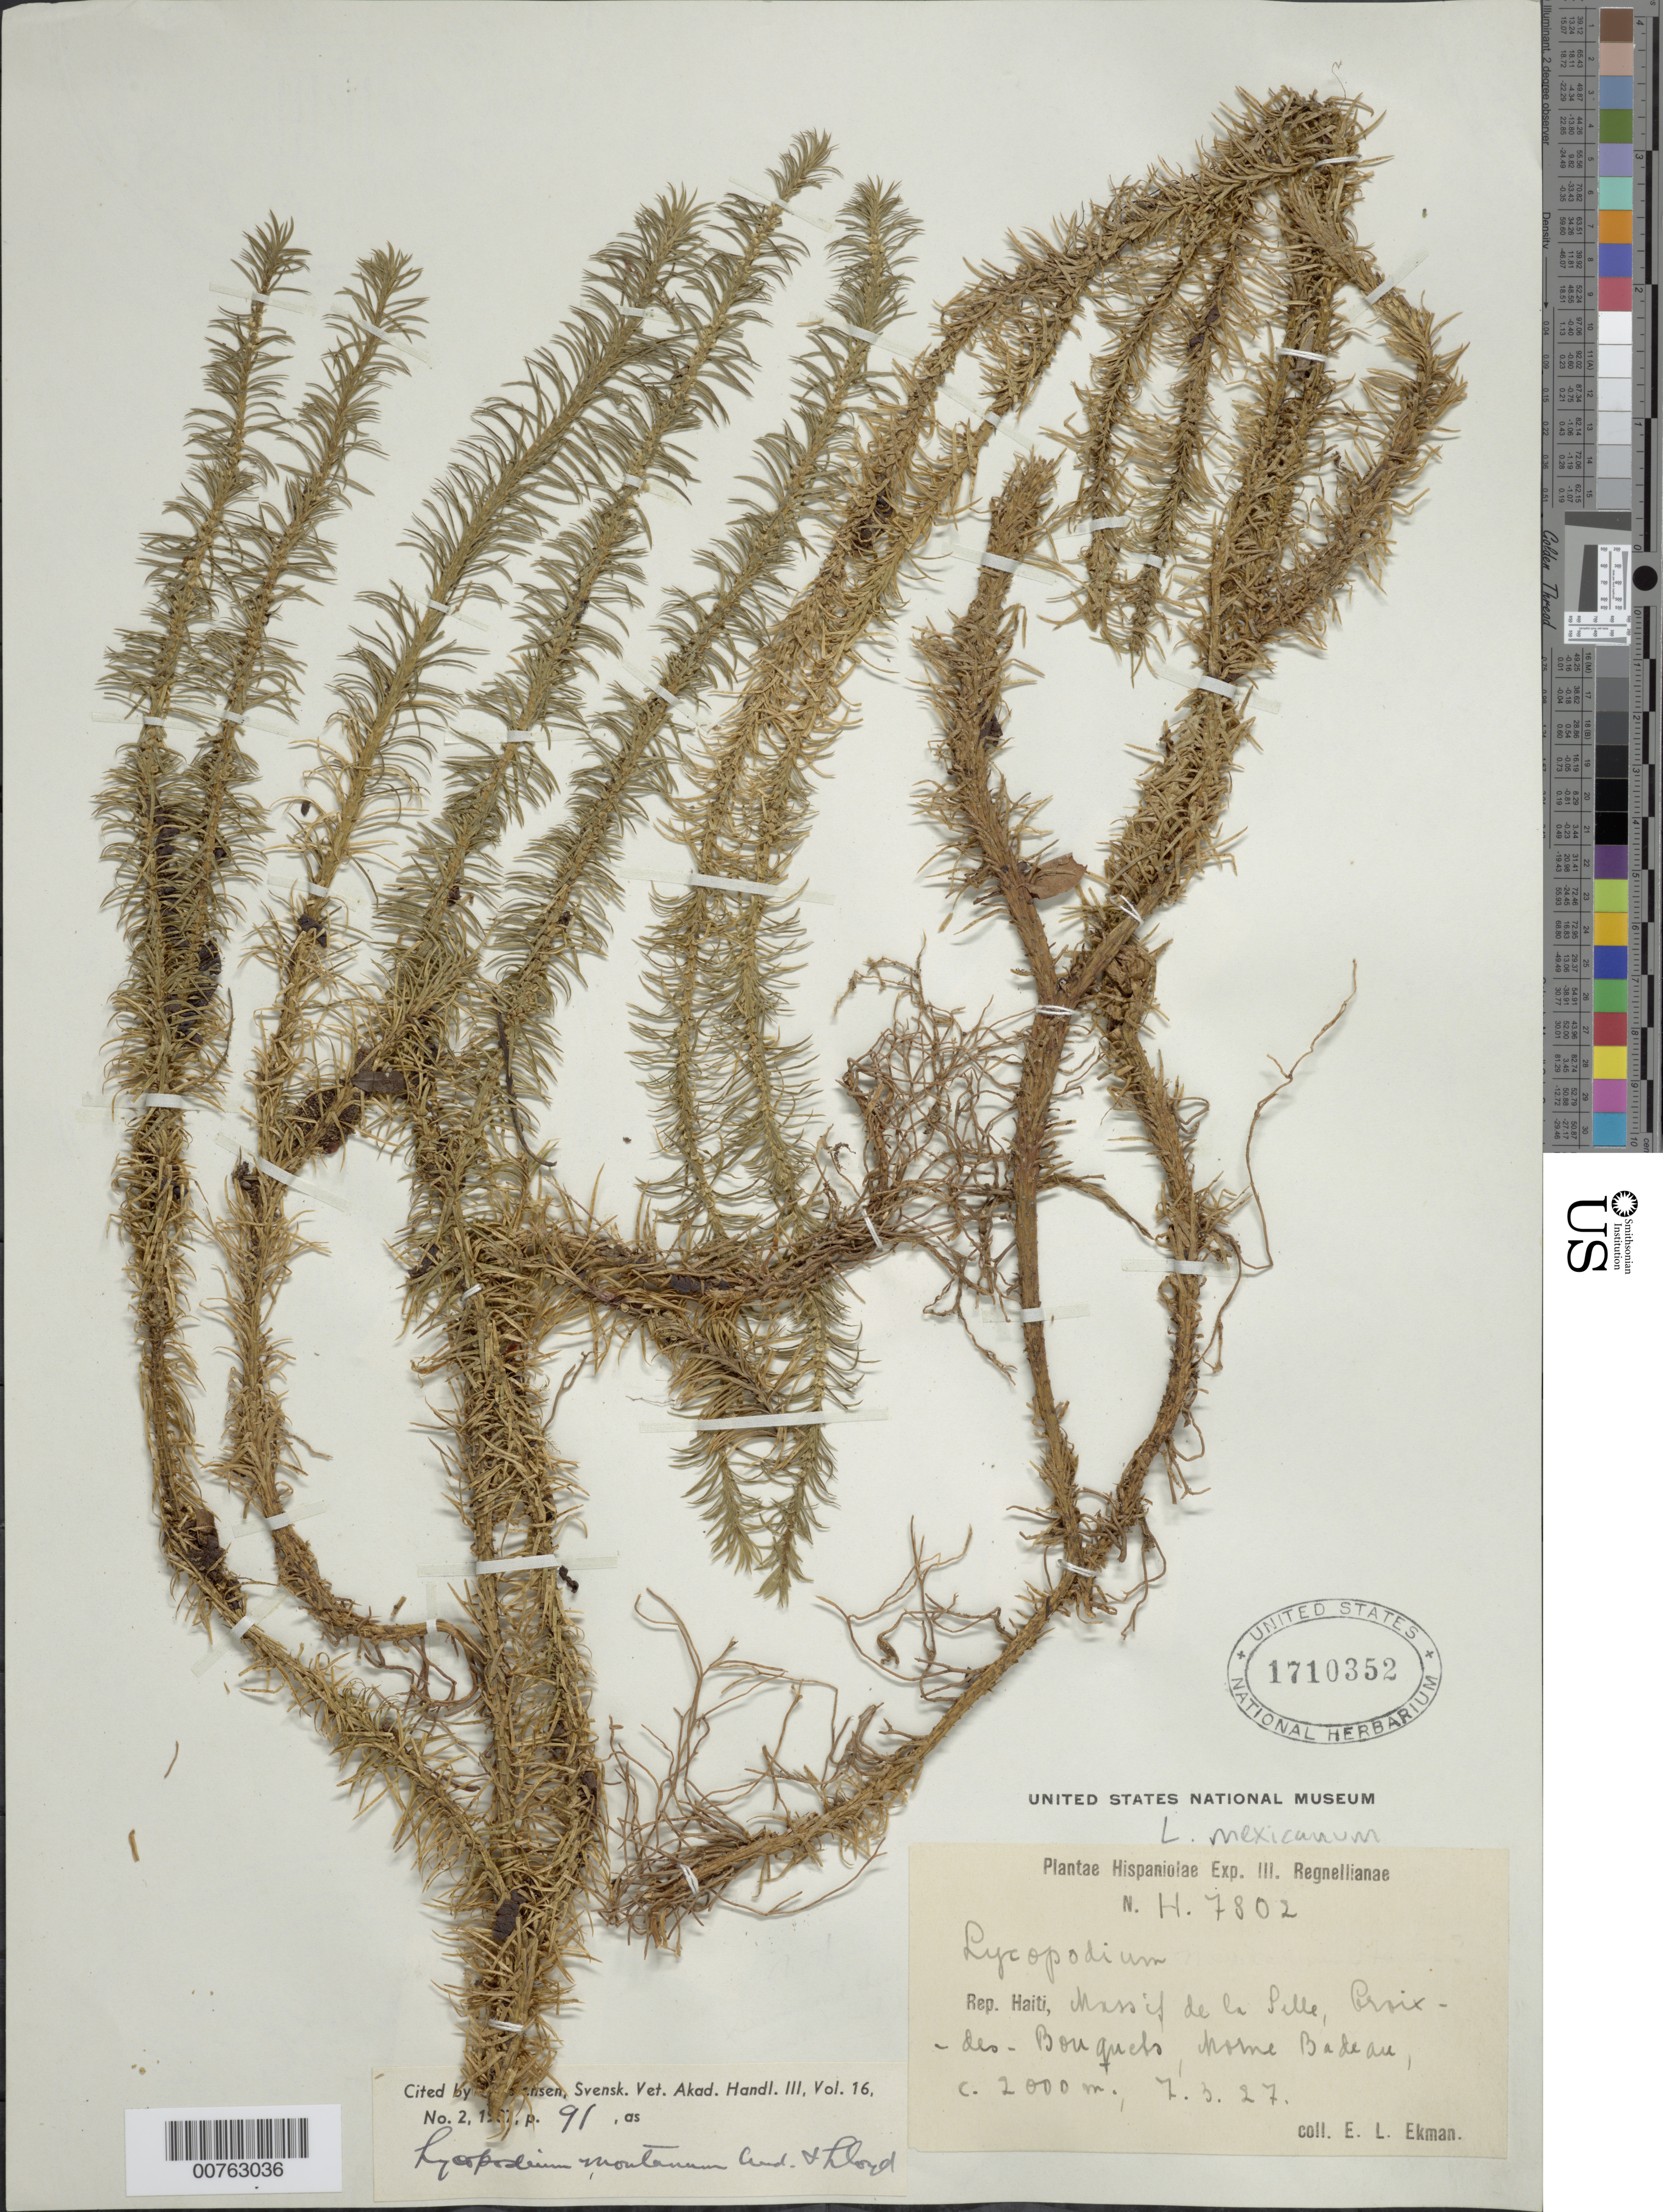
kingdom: Plantae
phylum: Tracheophyta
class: Lycopodiopsida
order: Lycopodiales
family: Lycopodiaceae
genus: Phlegmariurus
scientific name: Phlegmariurus linifolius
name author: (L.) B. Øllg.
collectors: E. L. Ekman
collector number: H 7802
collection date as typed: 07 Mar 1927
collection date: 1927-03-07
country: Haiti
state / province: Ouest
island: Hispaniola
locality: Massif de la Selle, Proix-des-Bouquets, Morne Badeau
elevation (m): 2000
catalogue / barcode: US 1710352